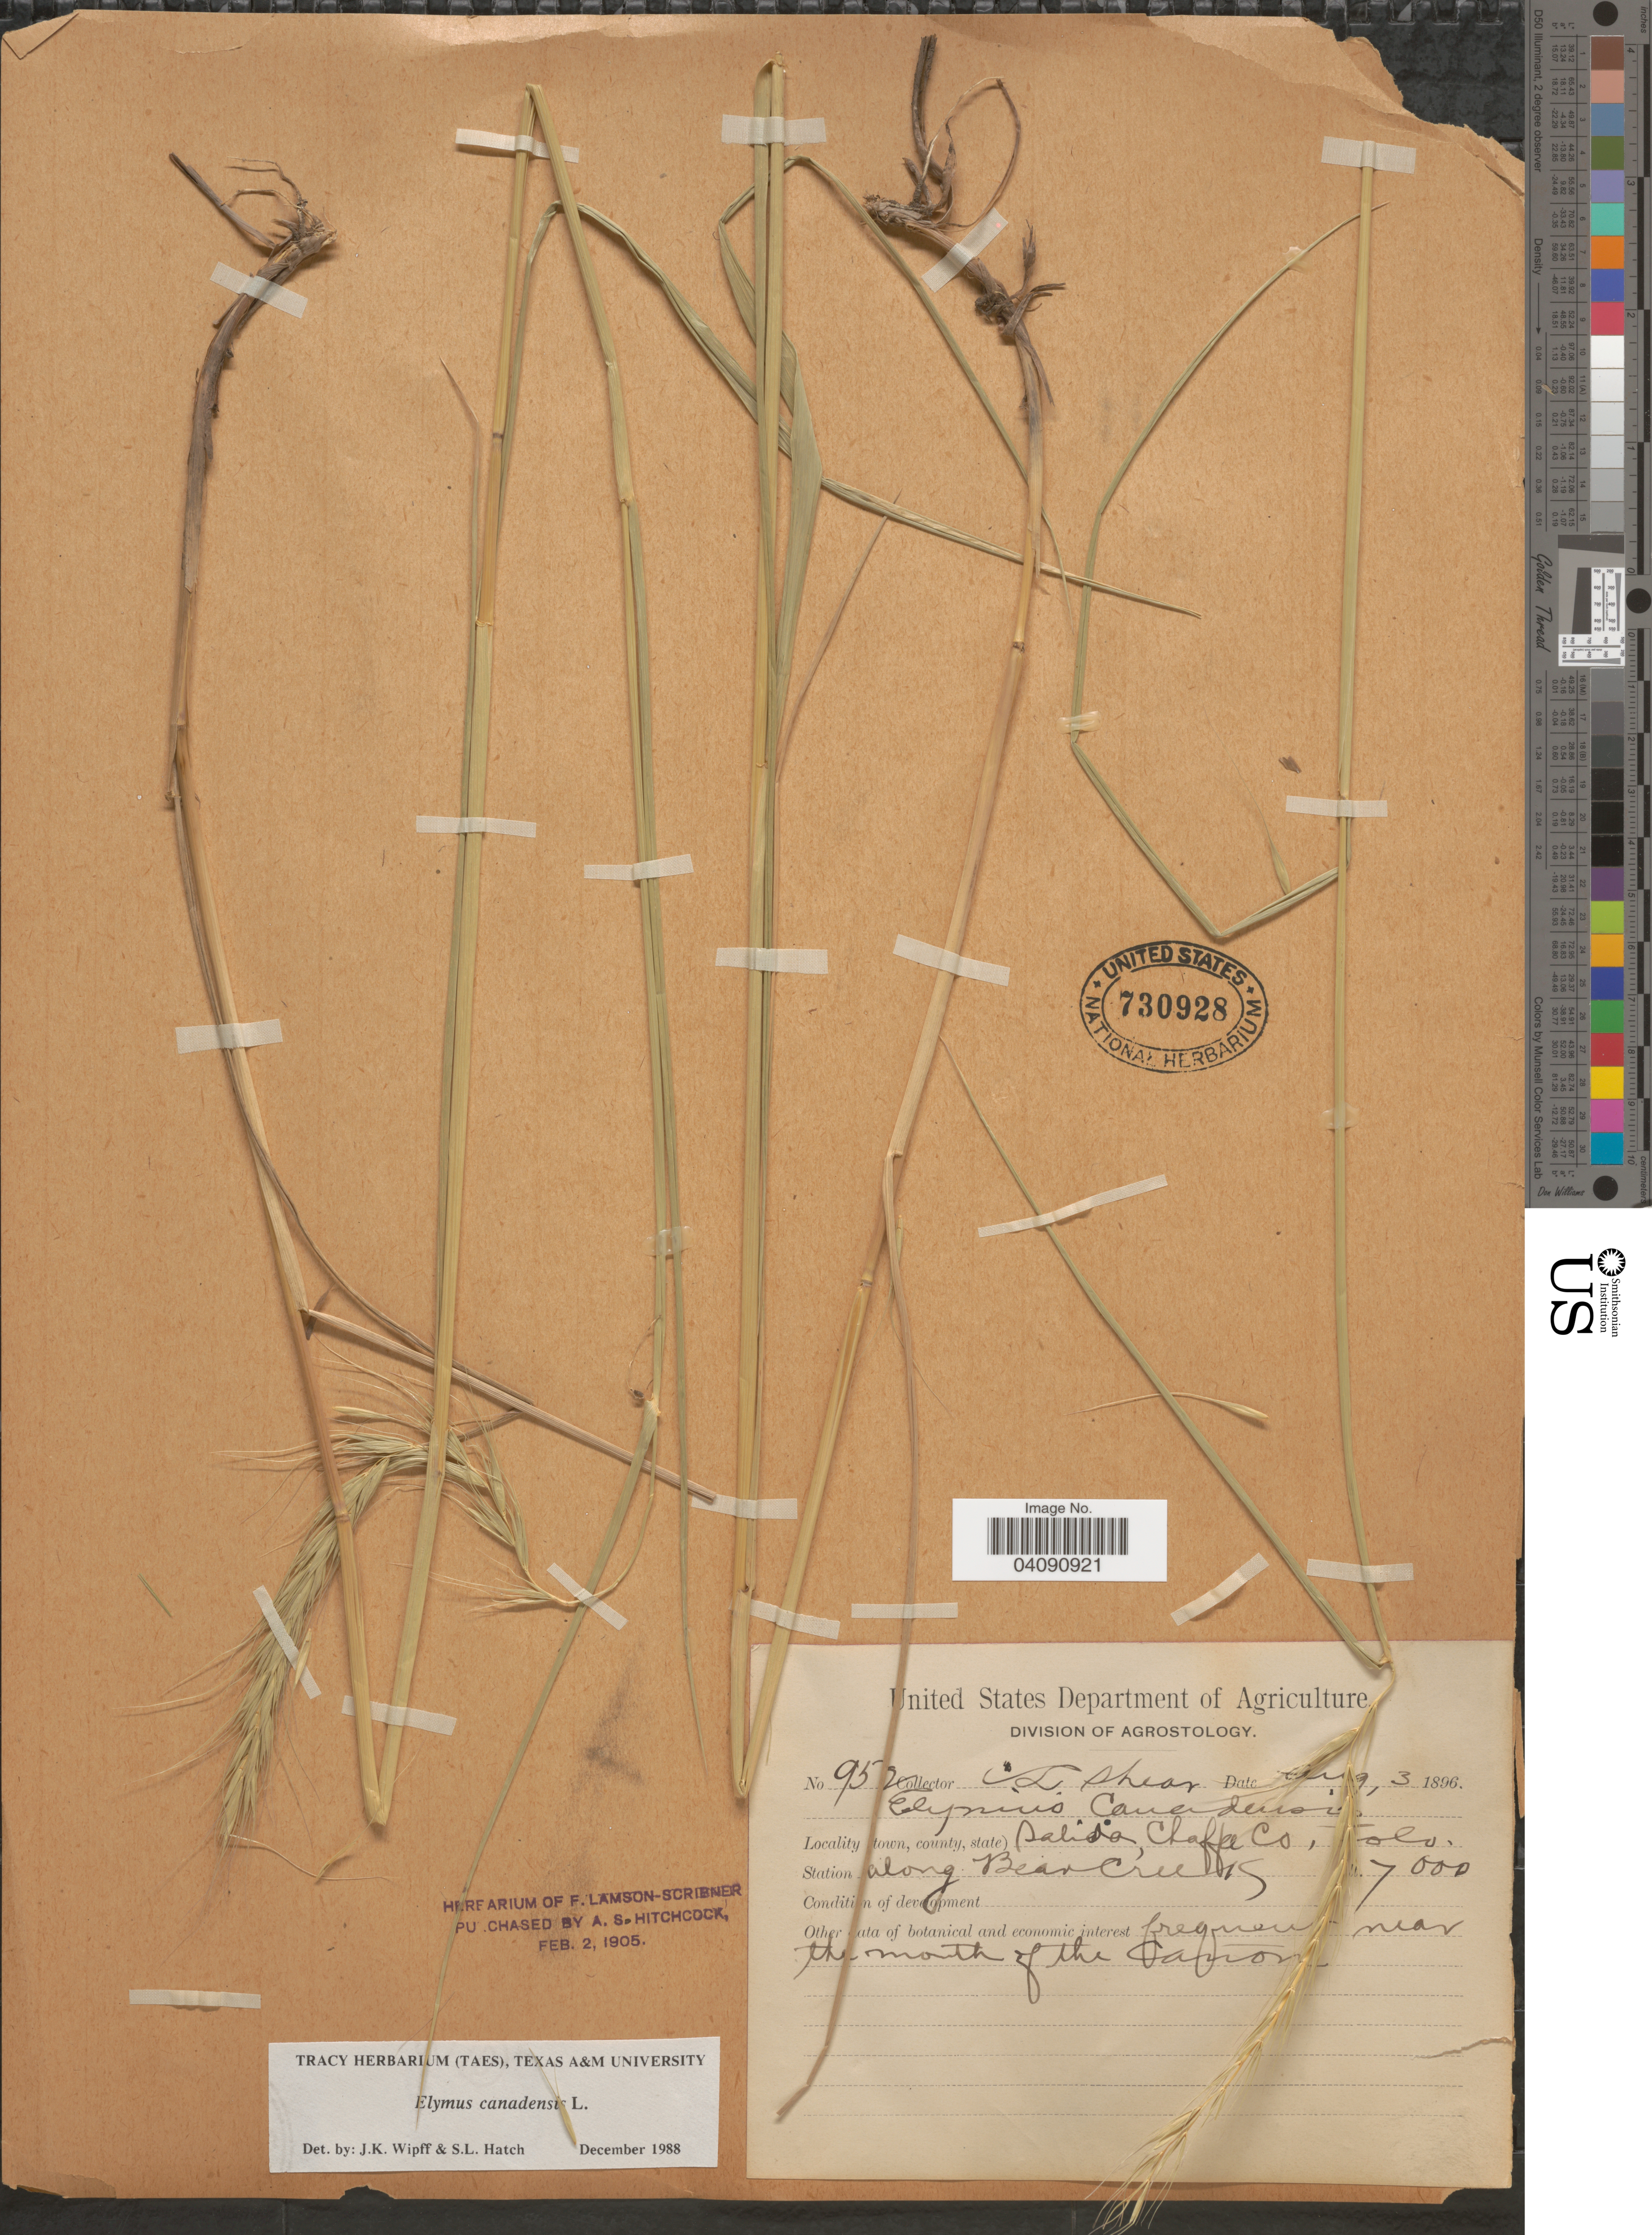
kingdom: Plantae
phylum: Tracheophyta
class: Liliopsida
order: Poales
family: Poaceae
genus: Elymus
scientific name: Elymus canadensis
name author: L.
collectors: C. L. Shear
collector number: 952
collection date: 1896-08-03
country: United States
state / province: Colorado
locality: Salida, Chaffee Co. Station along Bear Creek. Near the mouth of the Cañon.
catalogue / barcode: US 730928